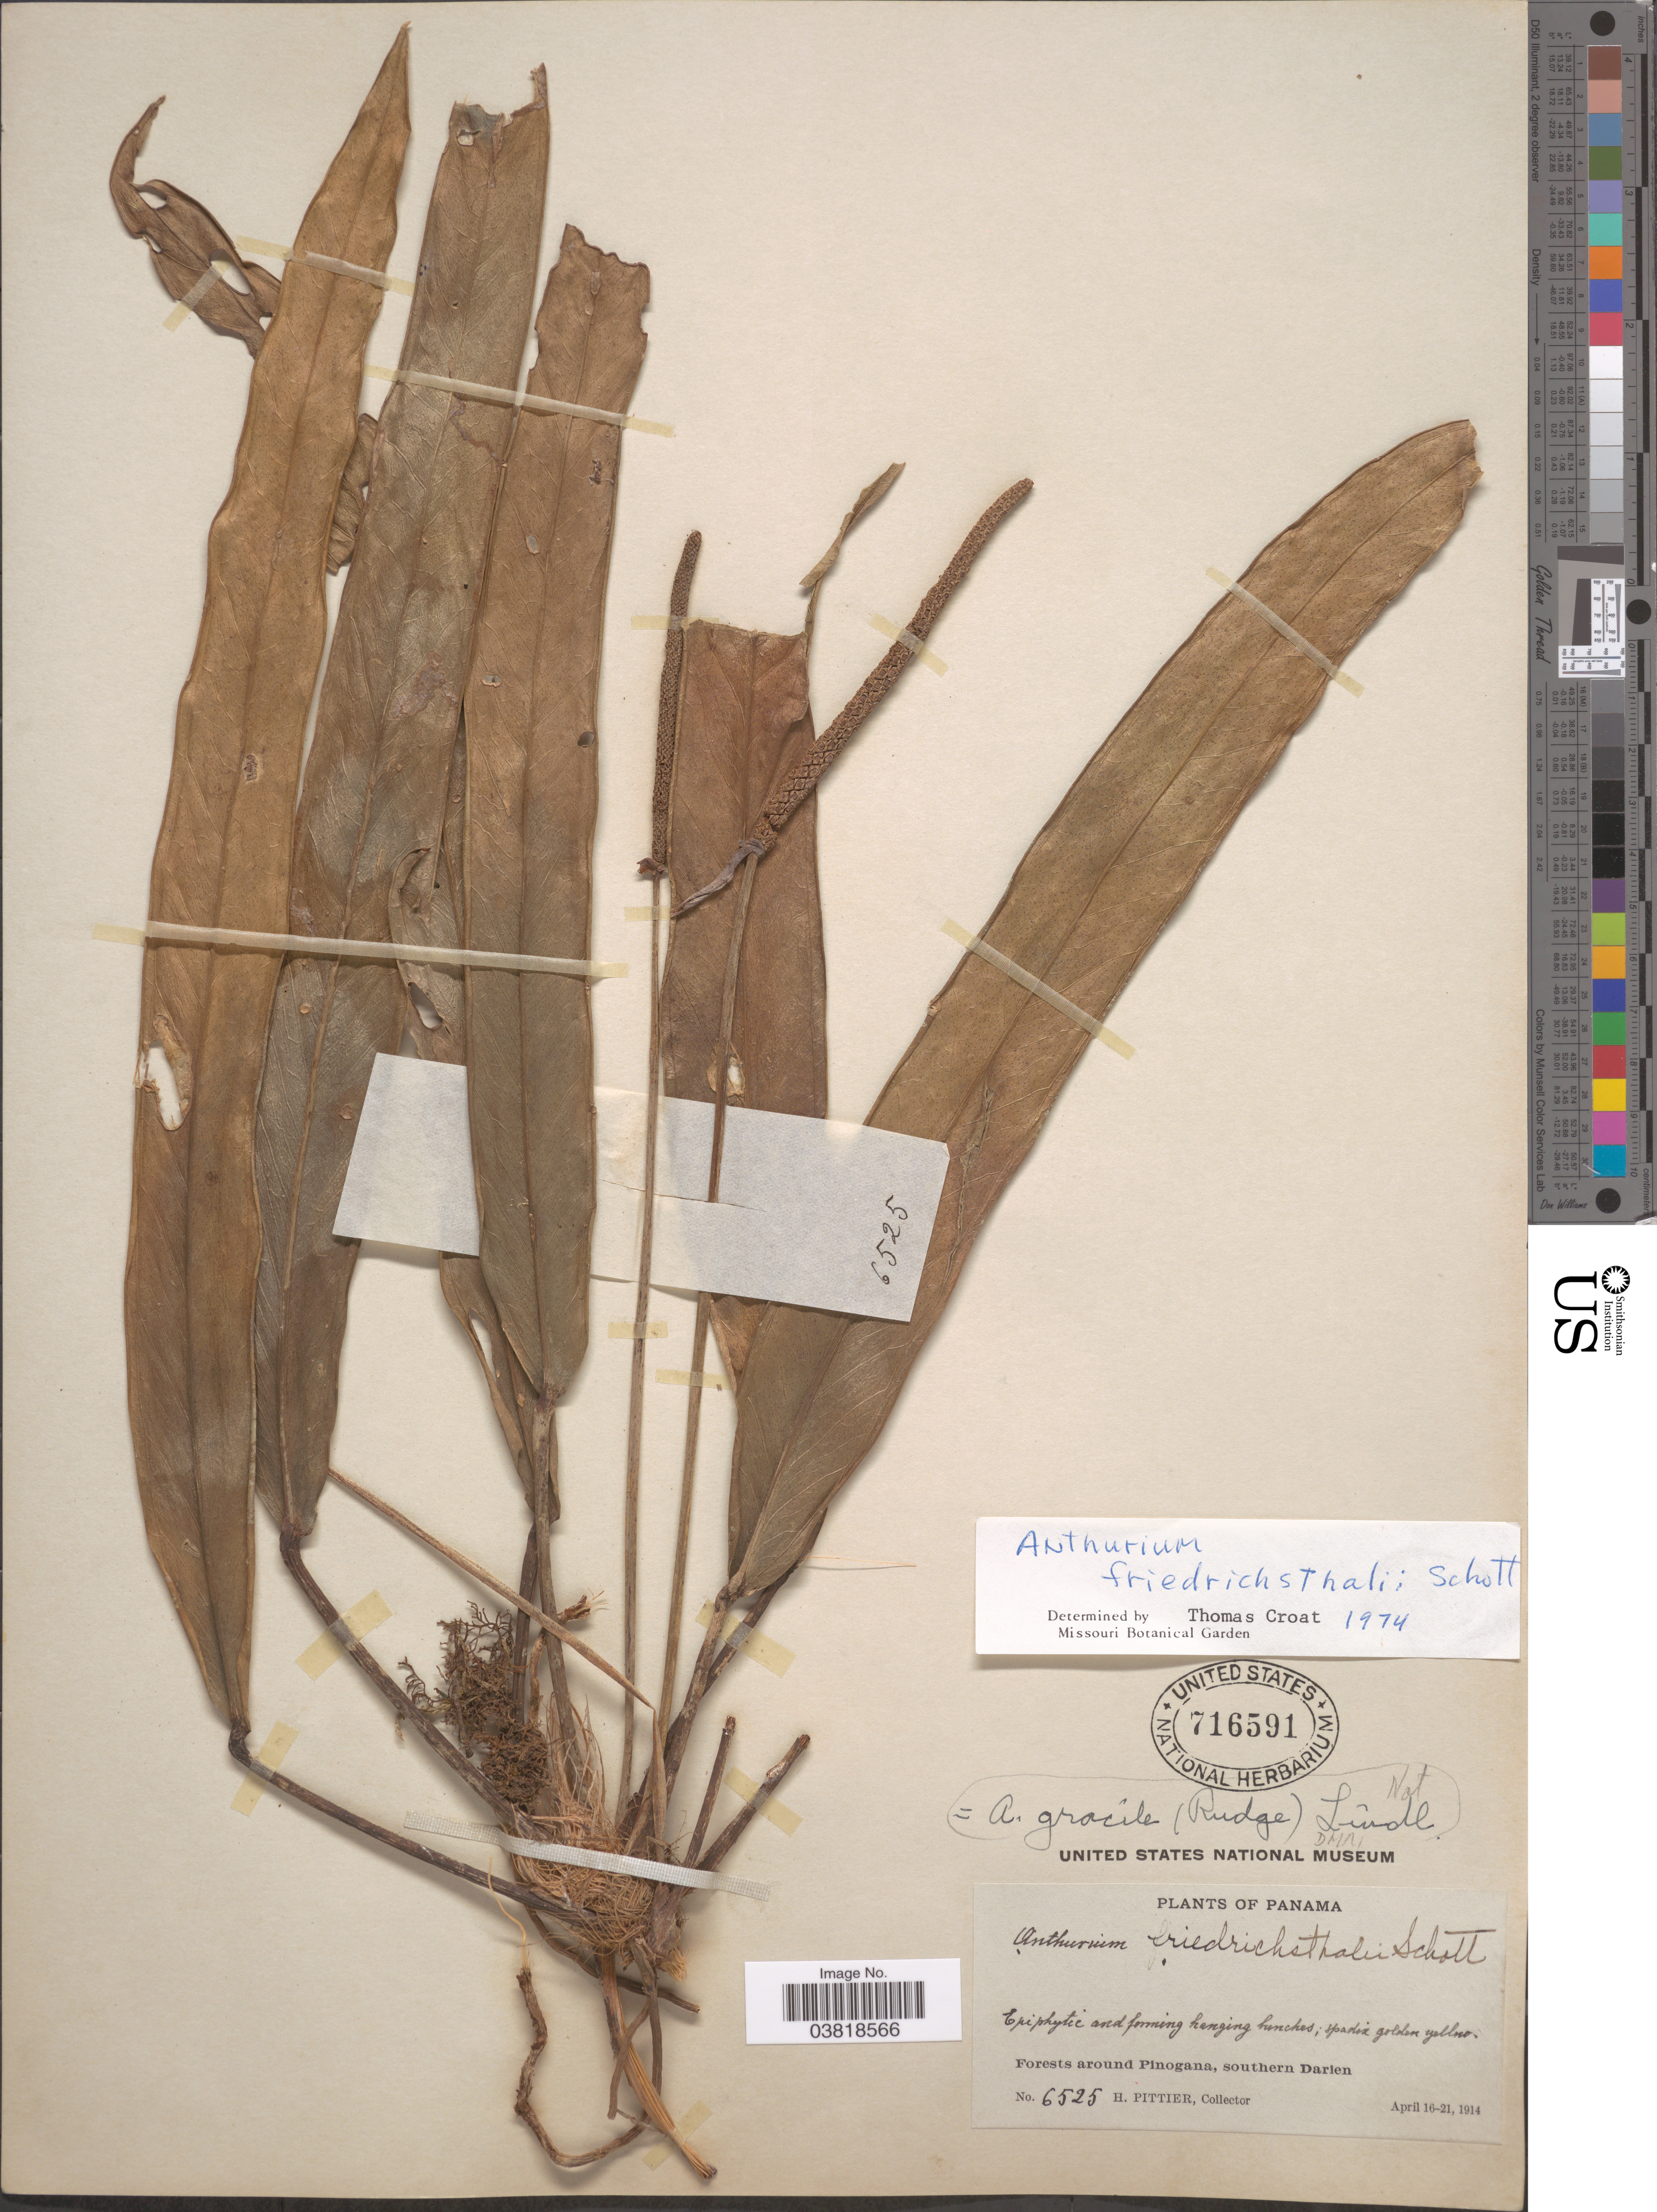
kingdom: Plantae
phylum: Tracheophyta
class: Liliopsida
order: Alismatales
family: Araceae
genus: Anthurium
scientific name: Anthurium friedrichsthalii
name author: Schott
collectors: H. F. Pittier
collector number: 6525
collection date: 1914-04-16/1914-04-21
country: Panama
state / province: Darien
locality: Forests around Pinogana, southern Darien.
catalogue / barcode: US 716591